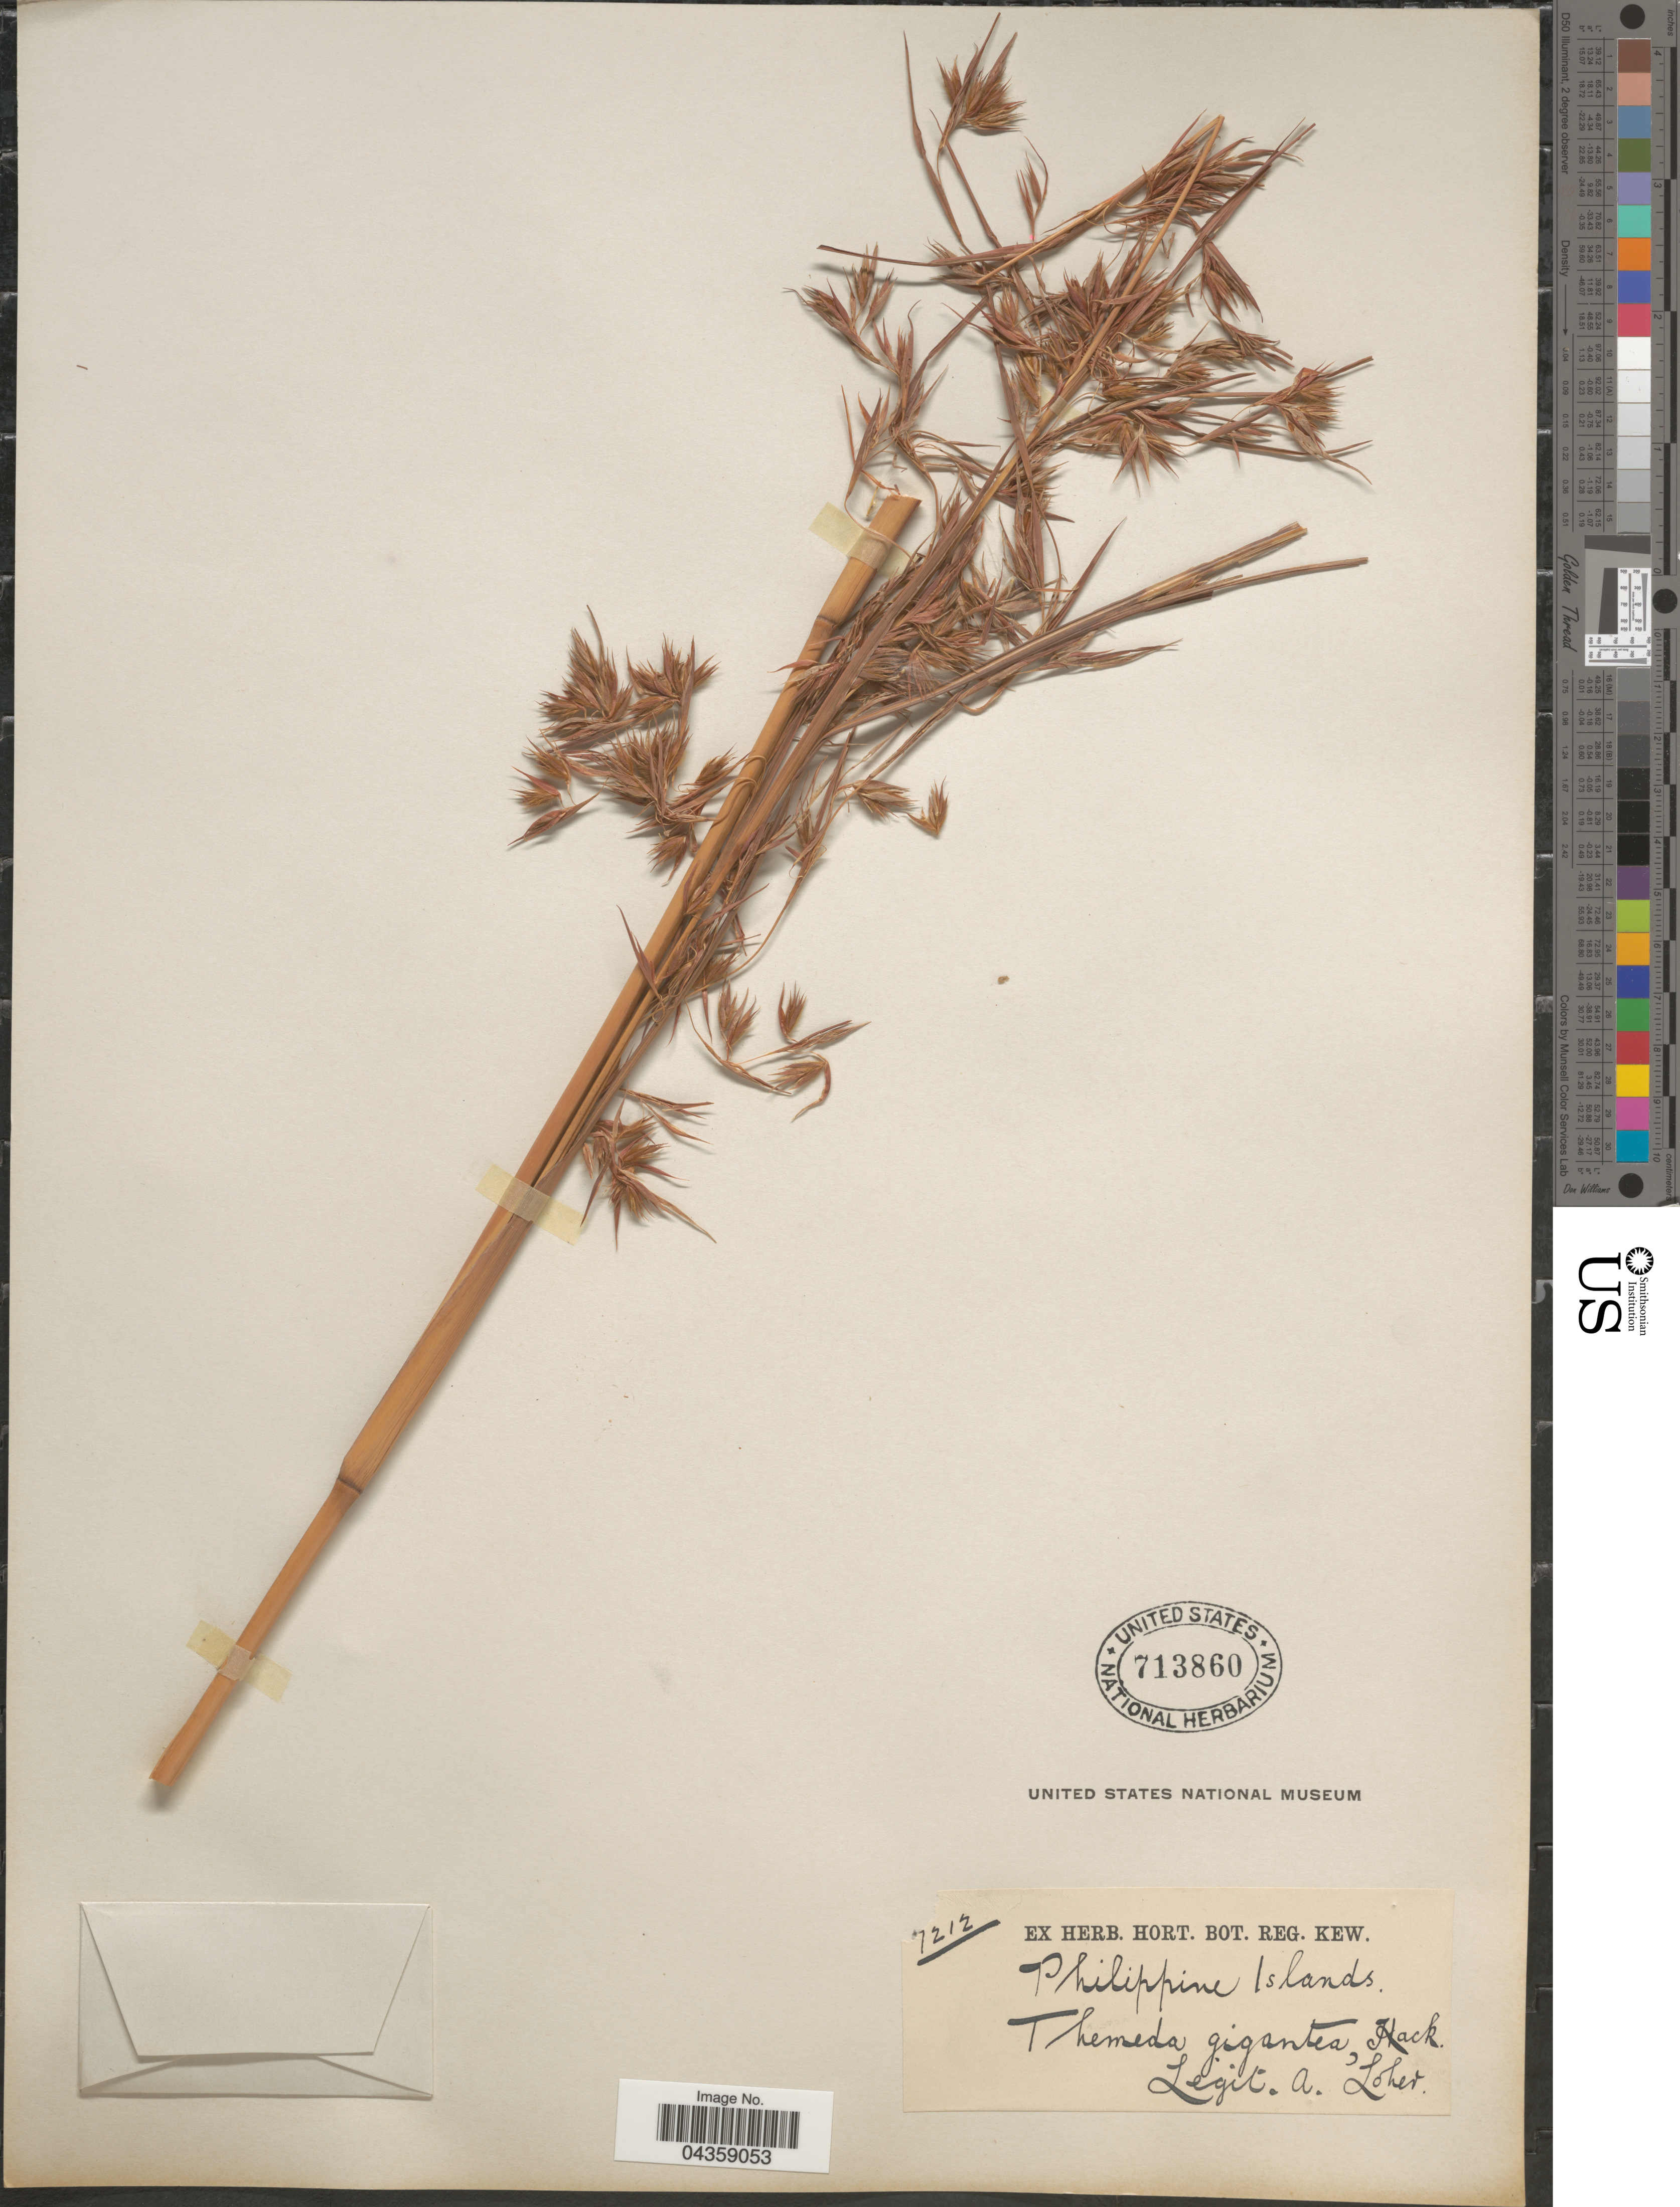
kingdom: Plantae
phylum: Tracheophyta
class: Liliopsida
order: Poales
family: Poaceae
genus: Themeda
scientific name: Themeda gigantea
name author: Hack.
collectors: A. Loher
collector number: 7212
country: Philippines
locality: Philippine Islands.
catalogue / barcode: US 713860